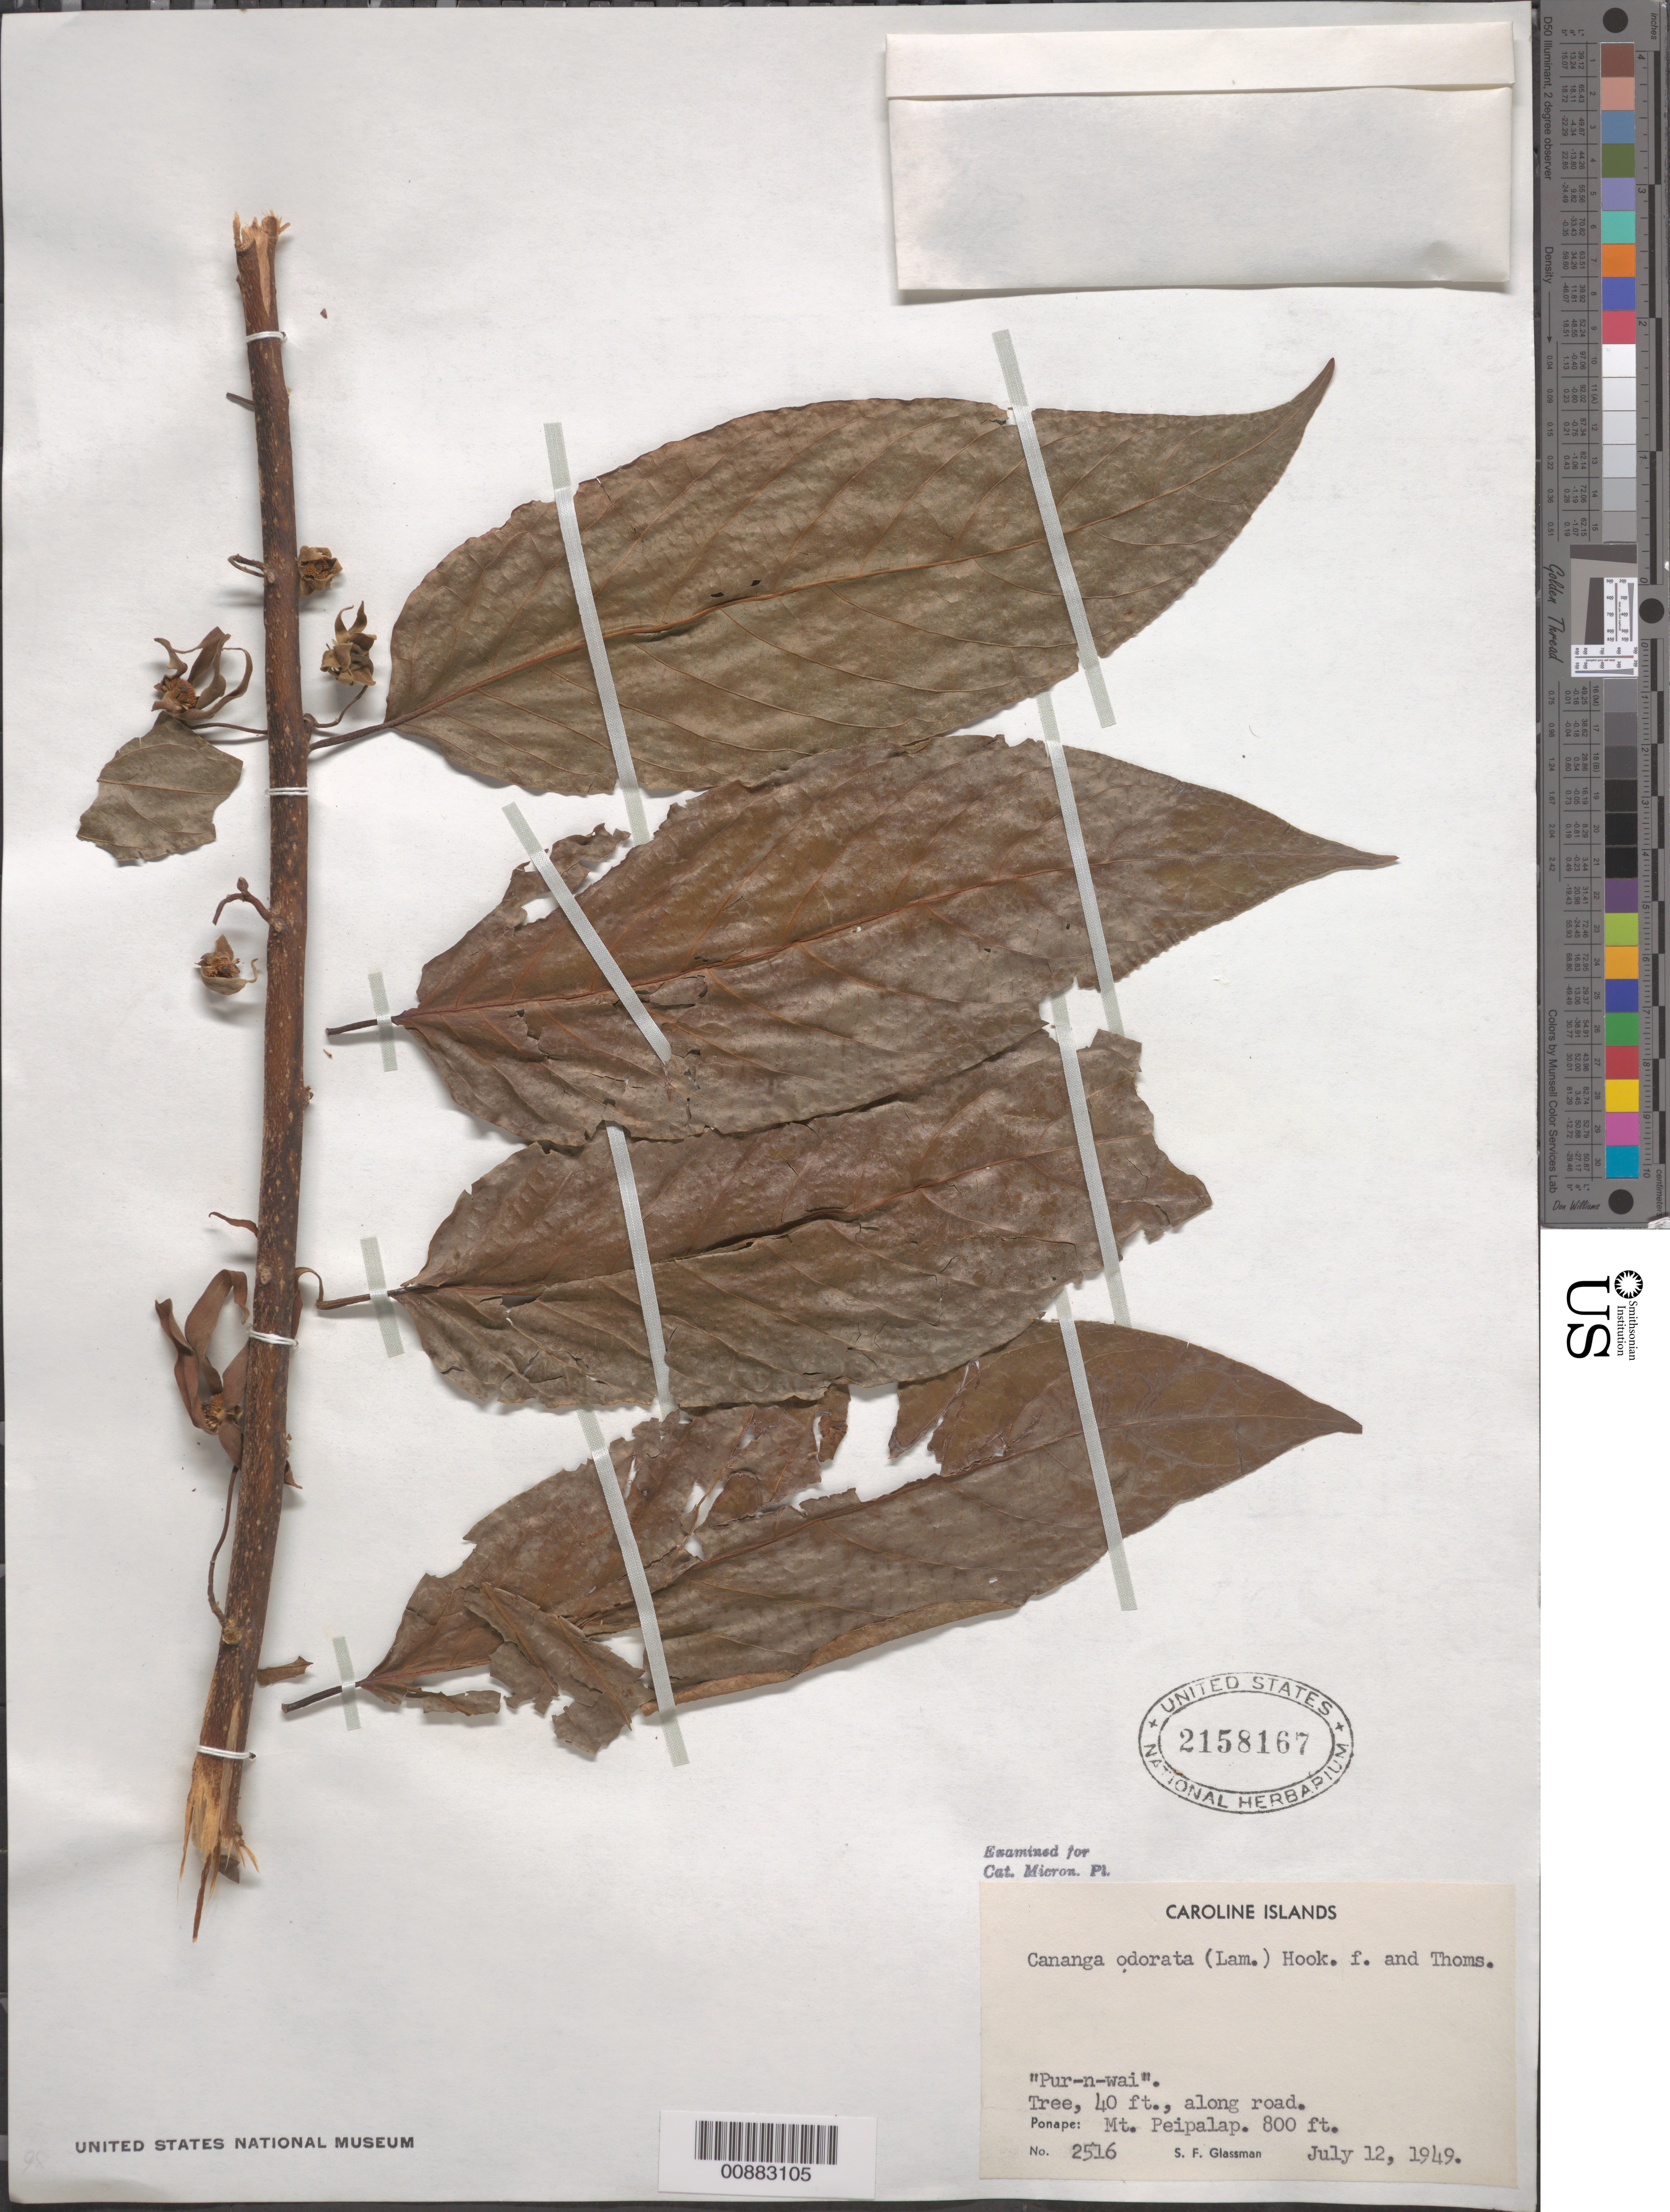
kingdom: Plantae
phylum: Tracheophyta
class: Magnoliopsida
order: Magnoliales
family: Annonaceae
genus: Cananga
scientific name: Cananga odorata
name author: (Lam.) Hook. f. & Thomson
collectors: S. F. Glassman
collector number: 2516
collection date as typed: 12 Jul 1949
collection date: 1949-07-12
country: Micronesia, Federated States of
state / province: Pohnpei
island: Pohnpei [Ponape]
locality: former Caroline Islands, Ponape: Mt. Peipalap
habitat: along road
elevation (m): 244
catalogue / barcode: US 2158167